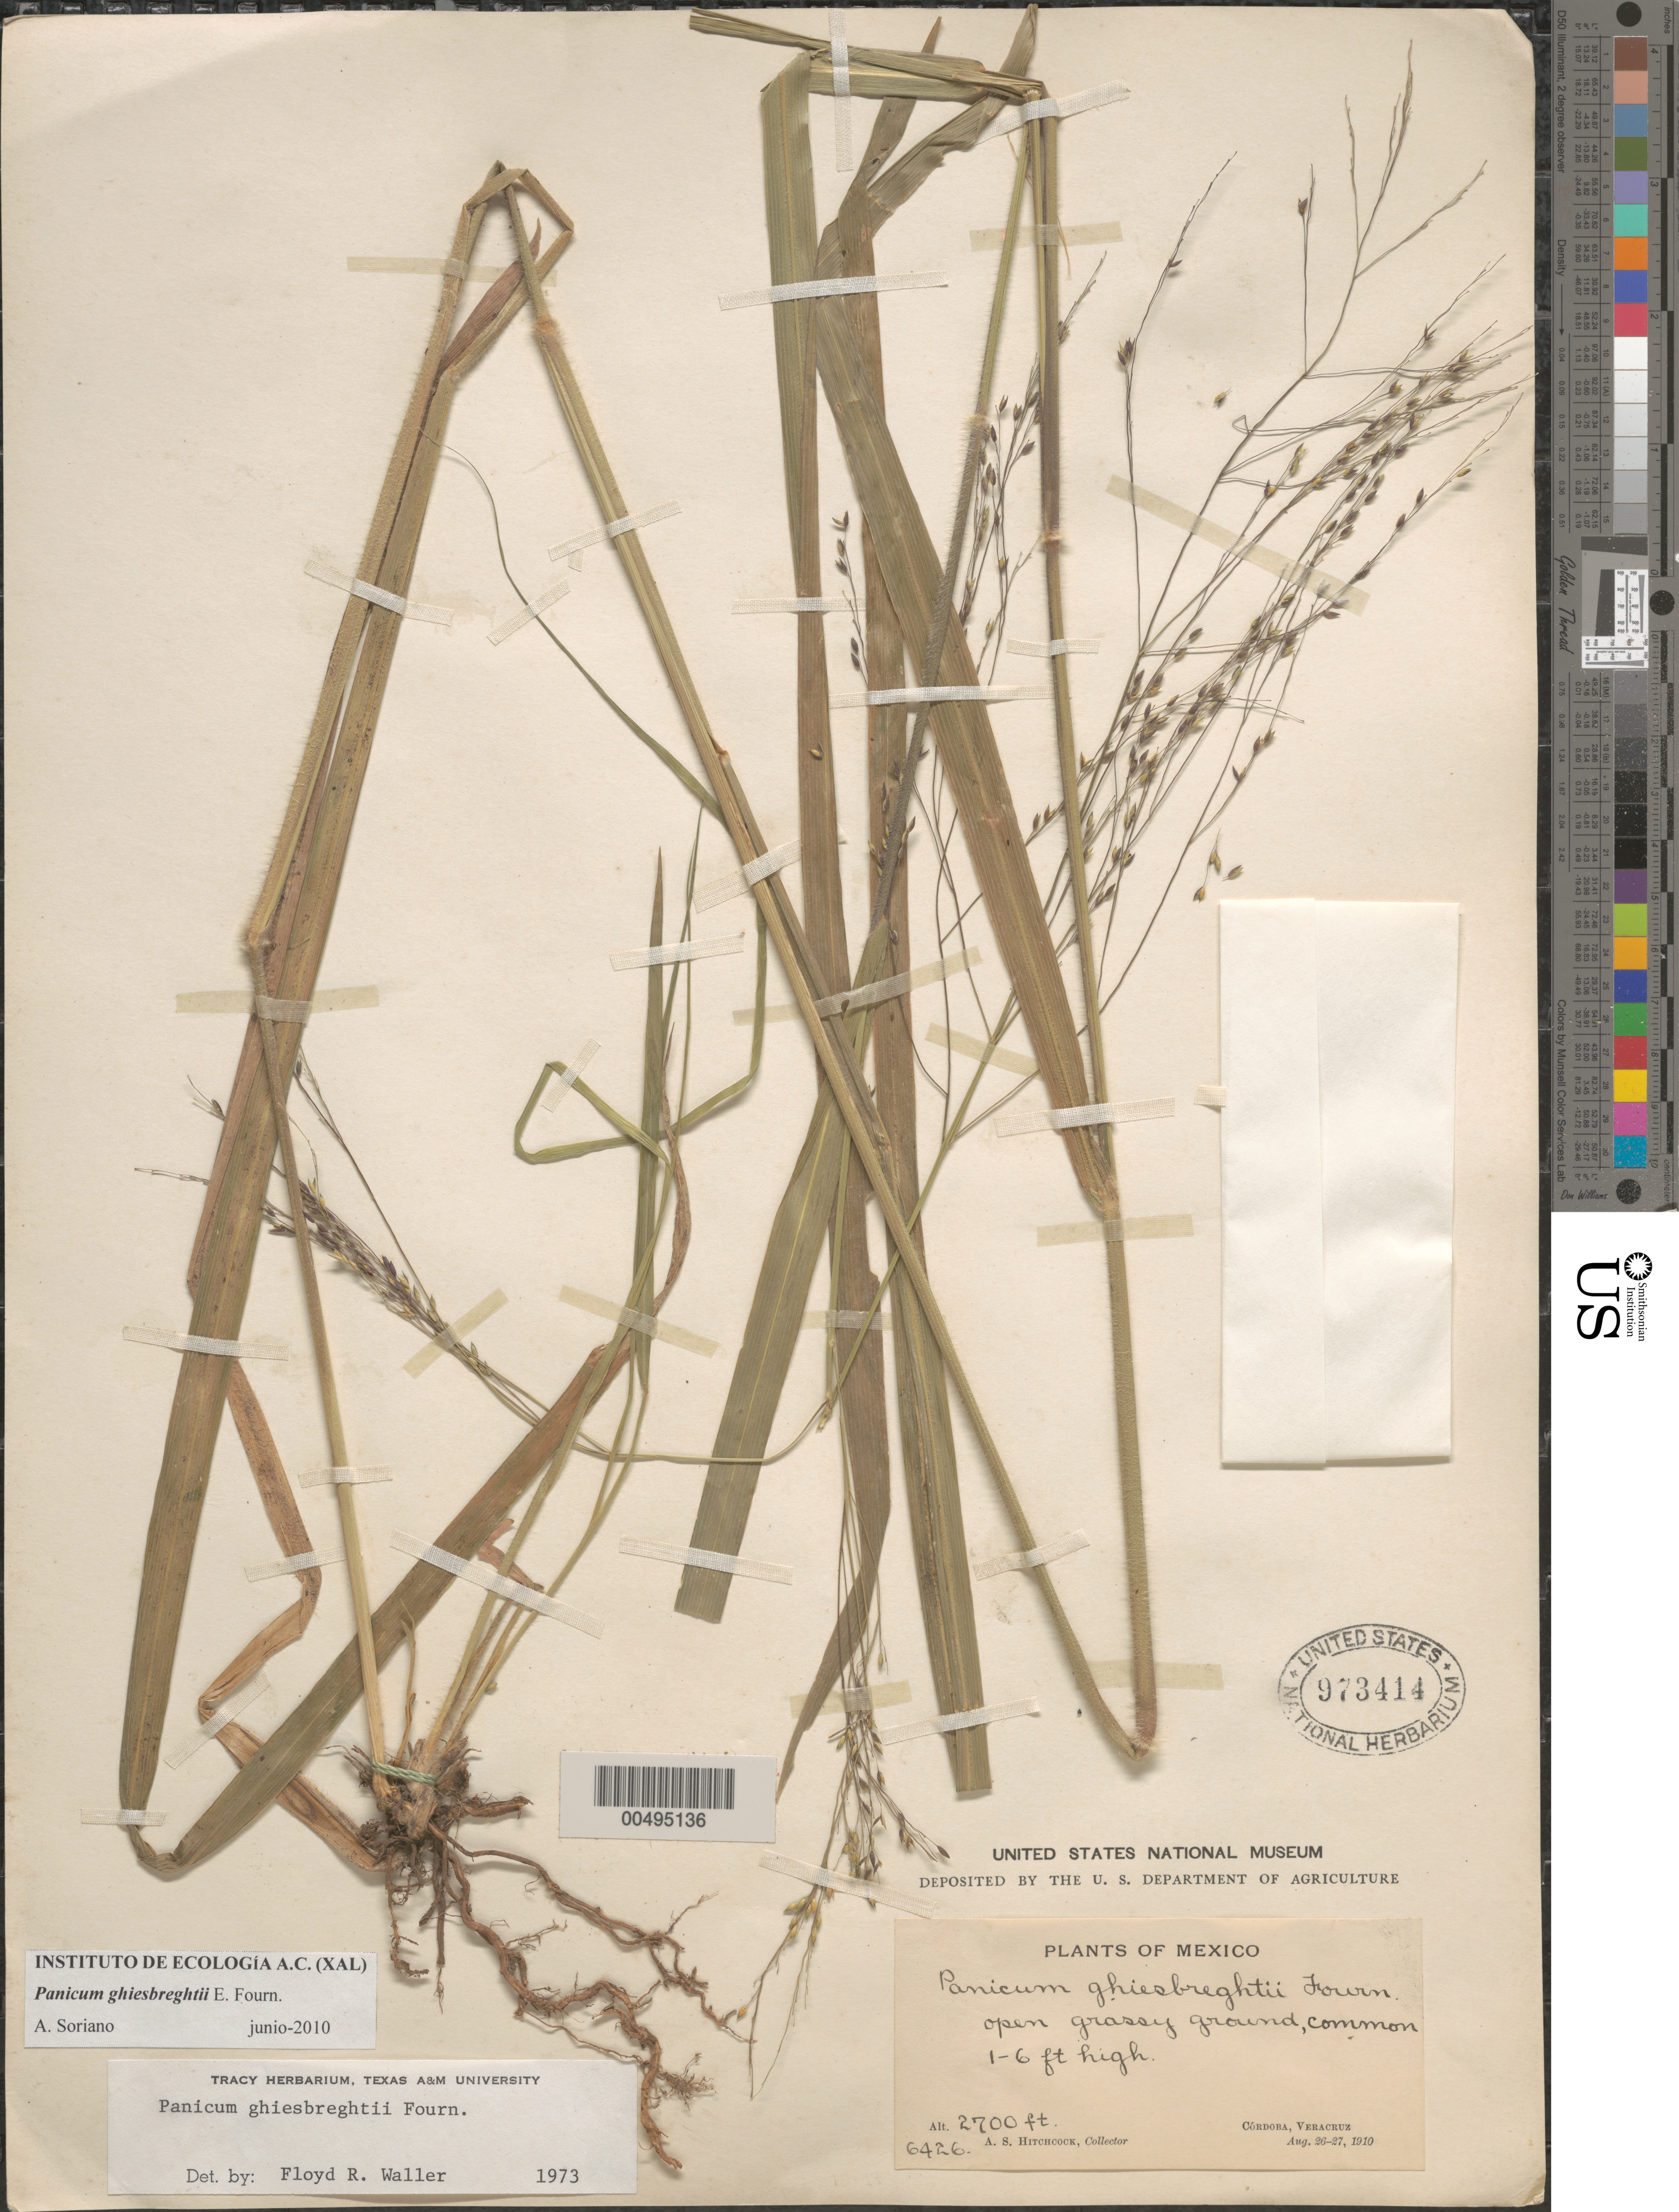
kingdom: Plantae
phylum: Tracheophyta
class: Liliopsida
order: Poales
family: Poaceae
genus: Panicum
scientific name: Panicum ghiesbreghtii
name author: E. Fourn.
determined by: Waller, F. R.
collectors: A. S. Hitchcock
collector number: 6426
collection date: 1910-08-26/1910-08-27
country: Mexico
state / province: Veracruz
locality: Cordoba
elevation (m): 823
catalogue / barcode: US 973414